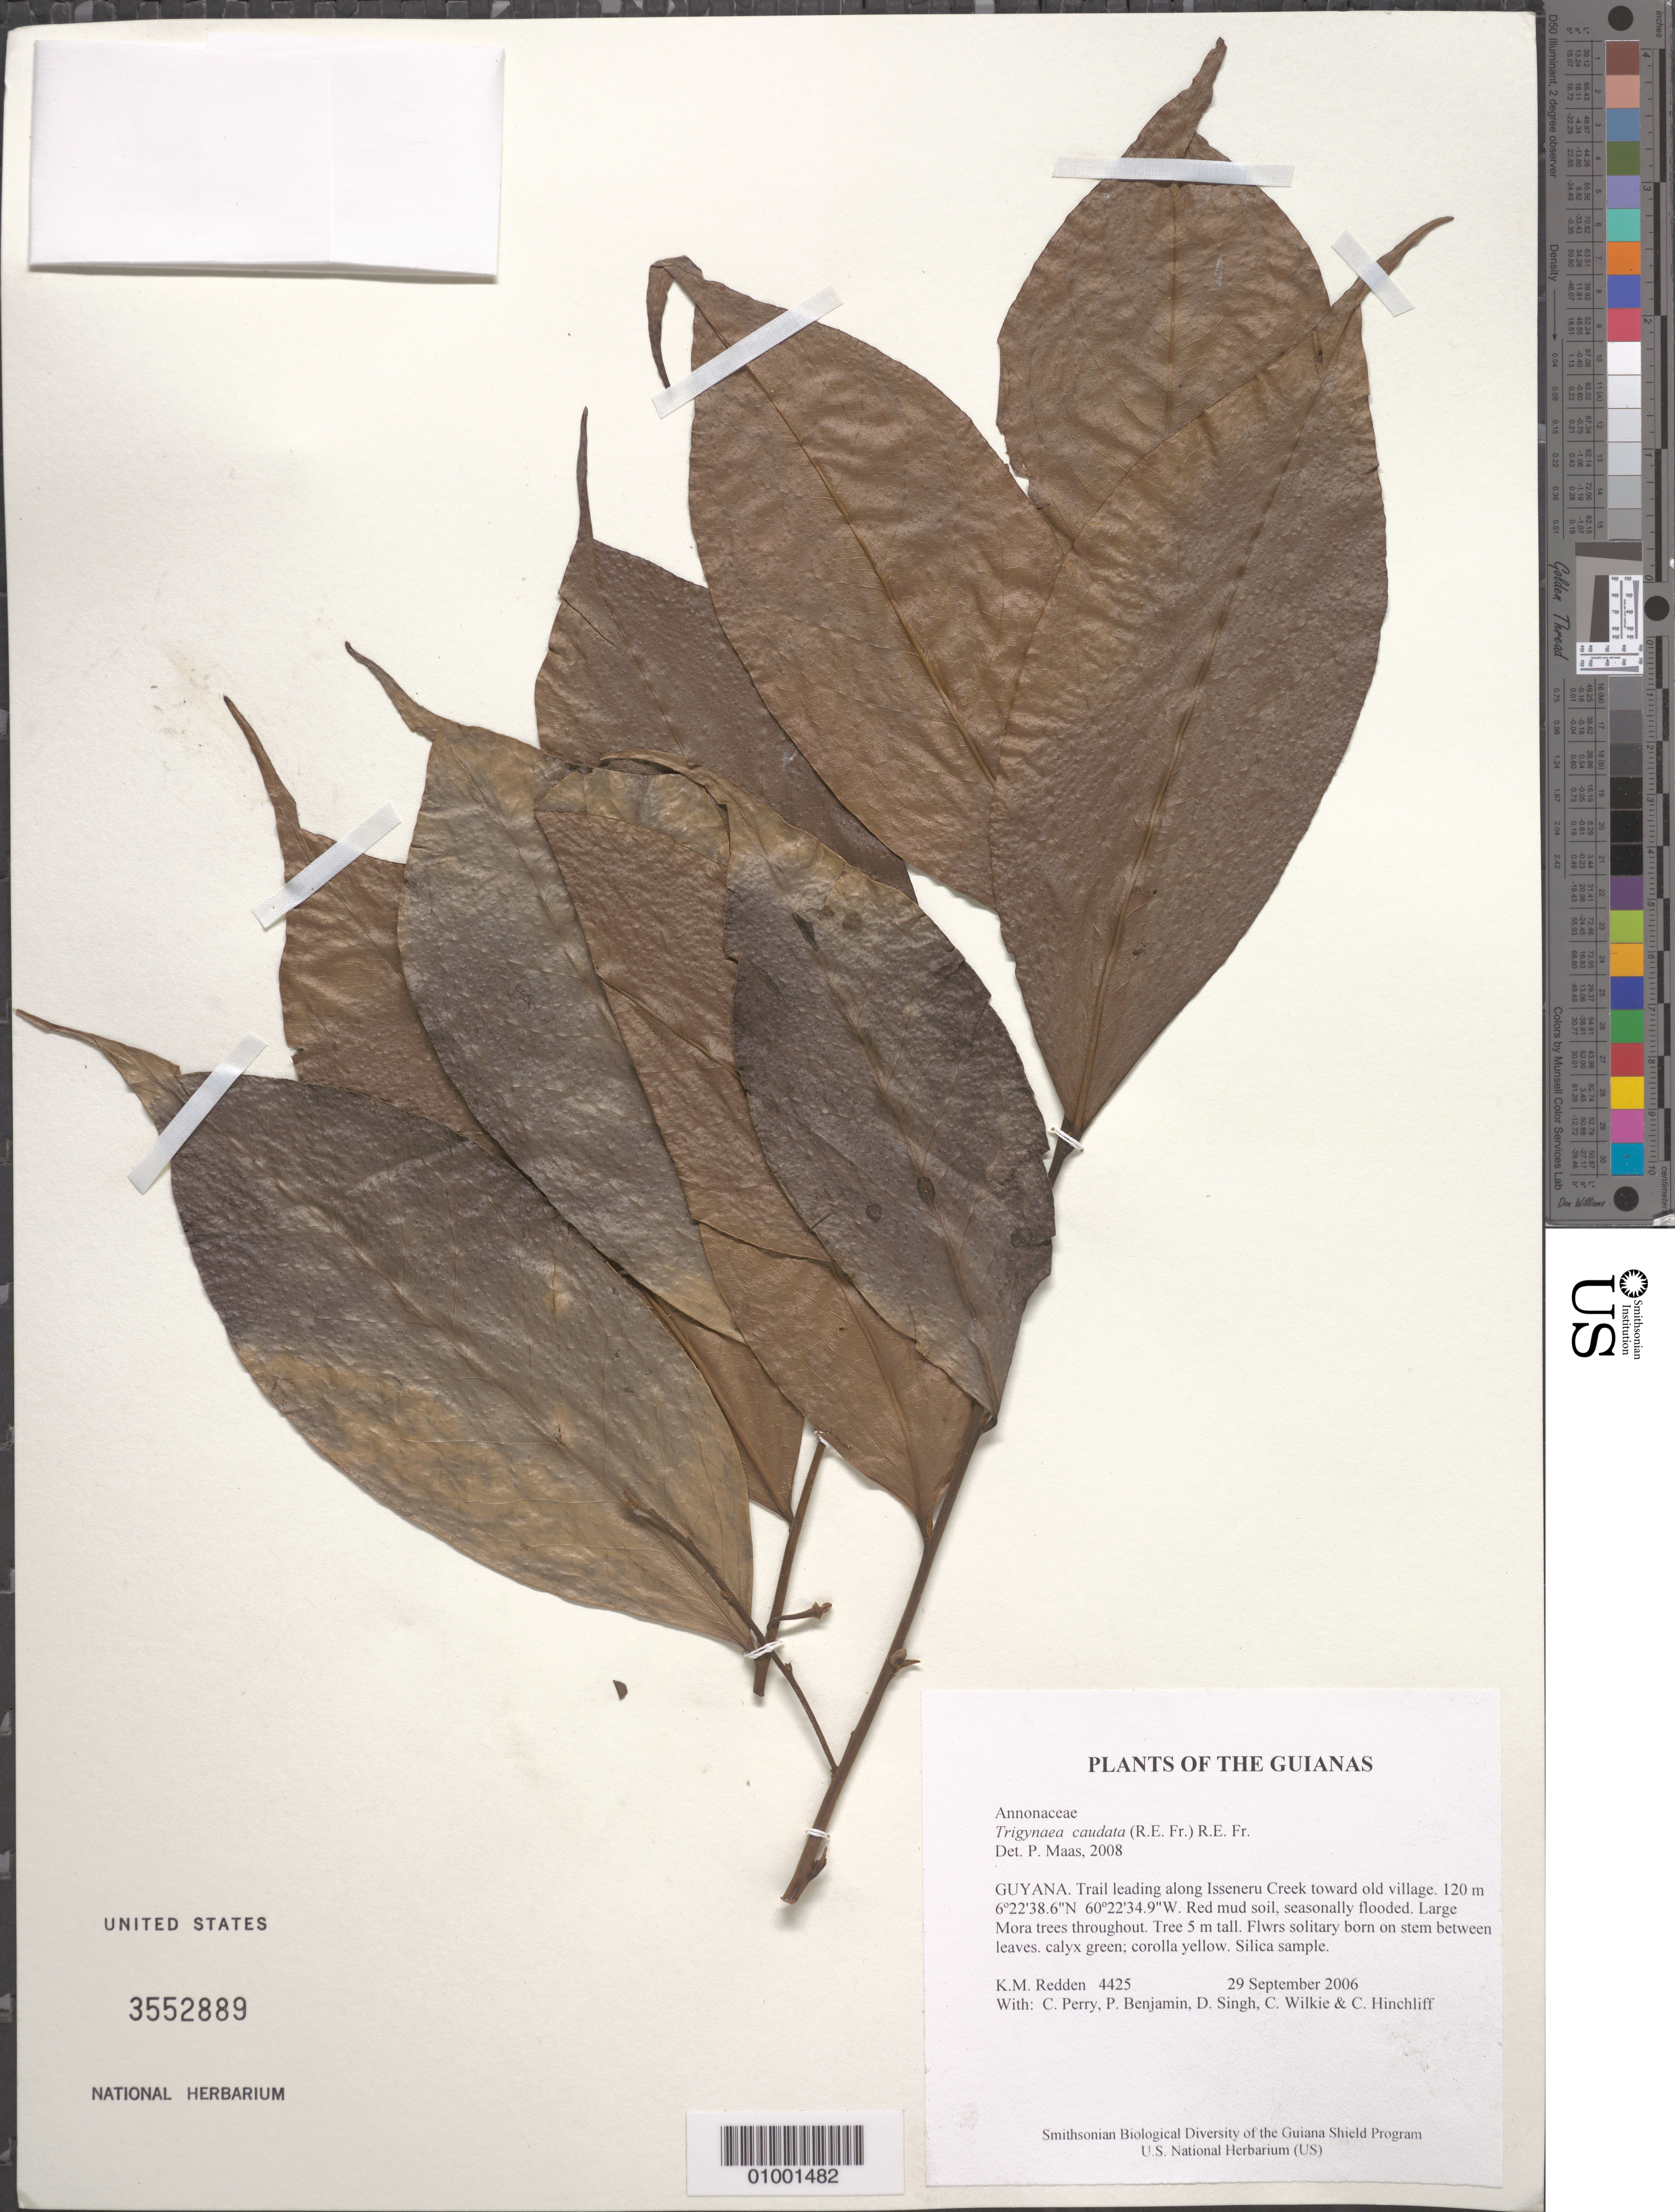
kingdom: Plantae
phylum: Tracheophyta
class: Magnoliopsida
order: Magnoliales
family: Annonaceae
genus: Trigynaea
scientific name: Trigynaea caudata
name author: (R.E. Fr.) R.E. Fr.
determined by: Maas, Paul J. M.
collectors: K. M. Redden, C. Perry, P. Benjamin, D. Singh, C. Wilkie & C. E. Hinchliff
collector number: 4425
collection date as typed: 29 September 2006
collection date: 2006-09-29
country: Guyana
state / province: Cuyuni-Mazaruni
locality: Trail leading along Isseneru Creek toward old village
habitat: Red mud soil, seasonally flooded. Large Mora trees throughout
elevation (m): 120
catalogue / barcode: US 3552889